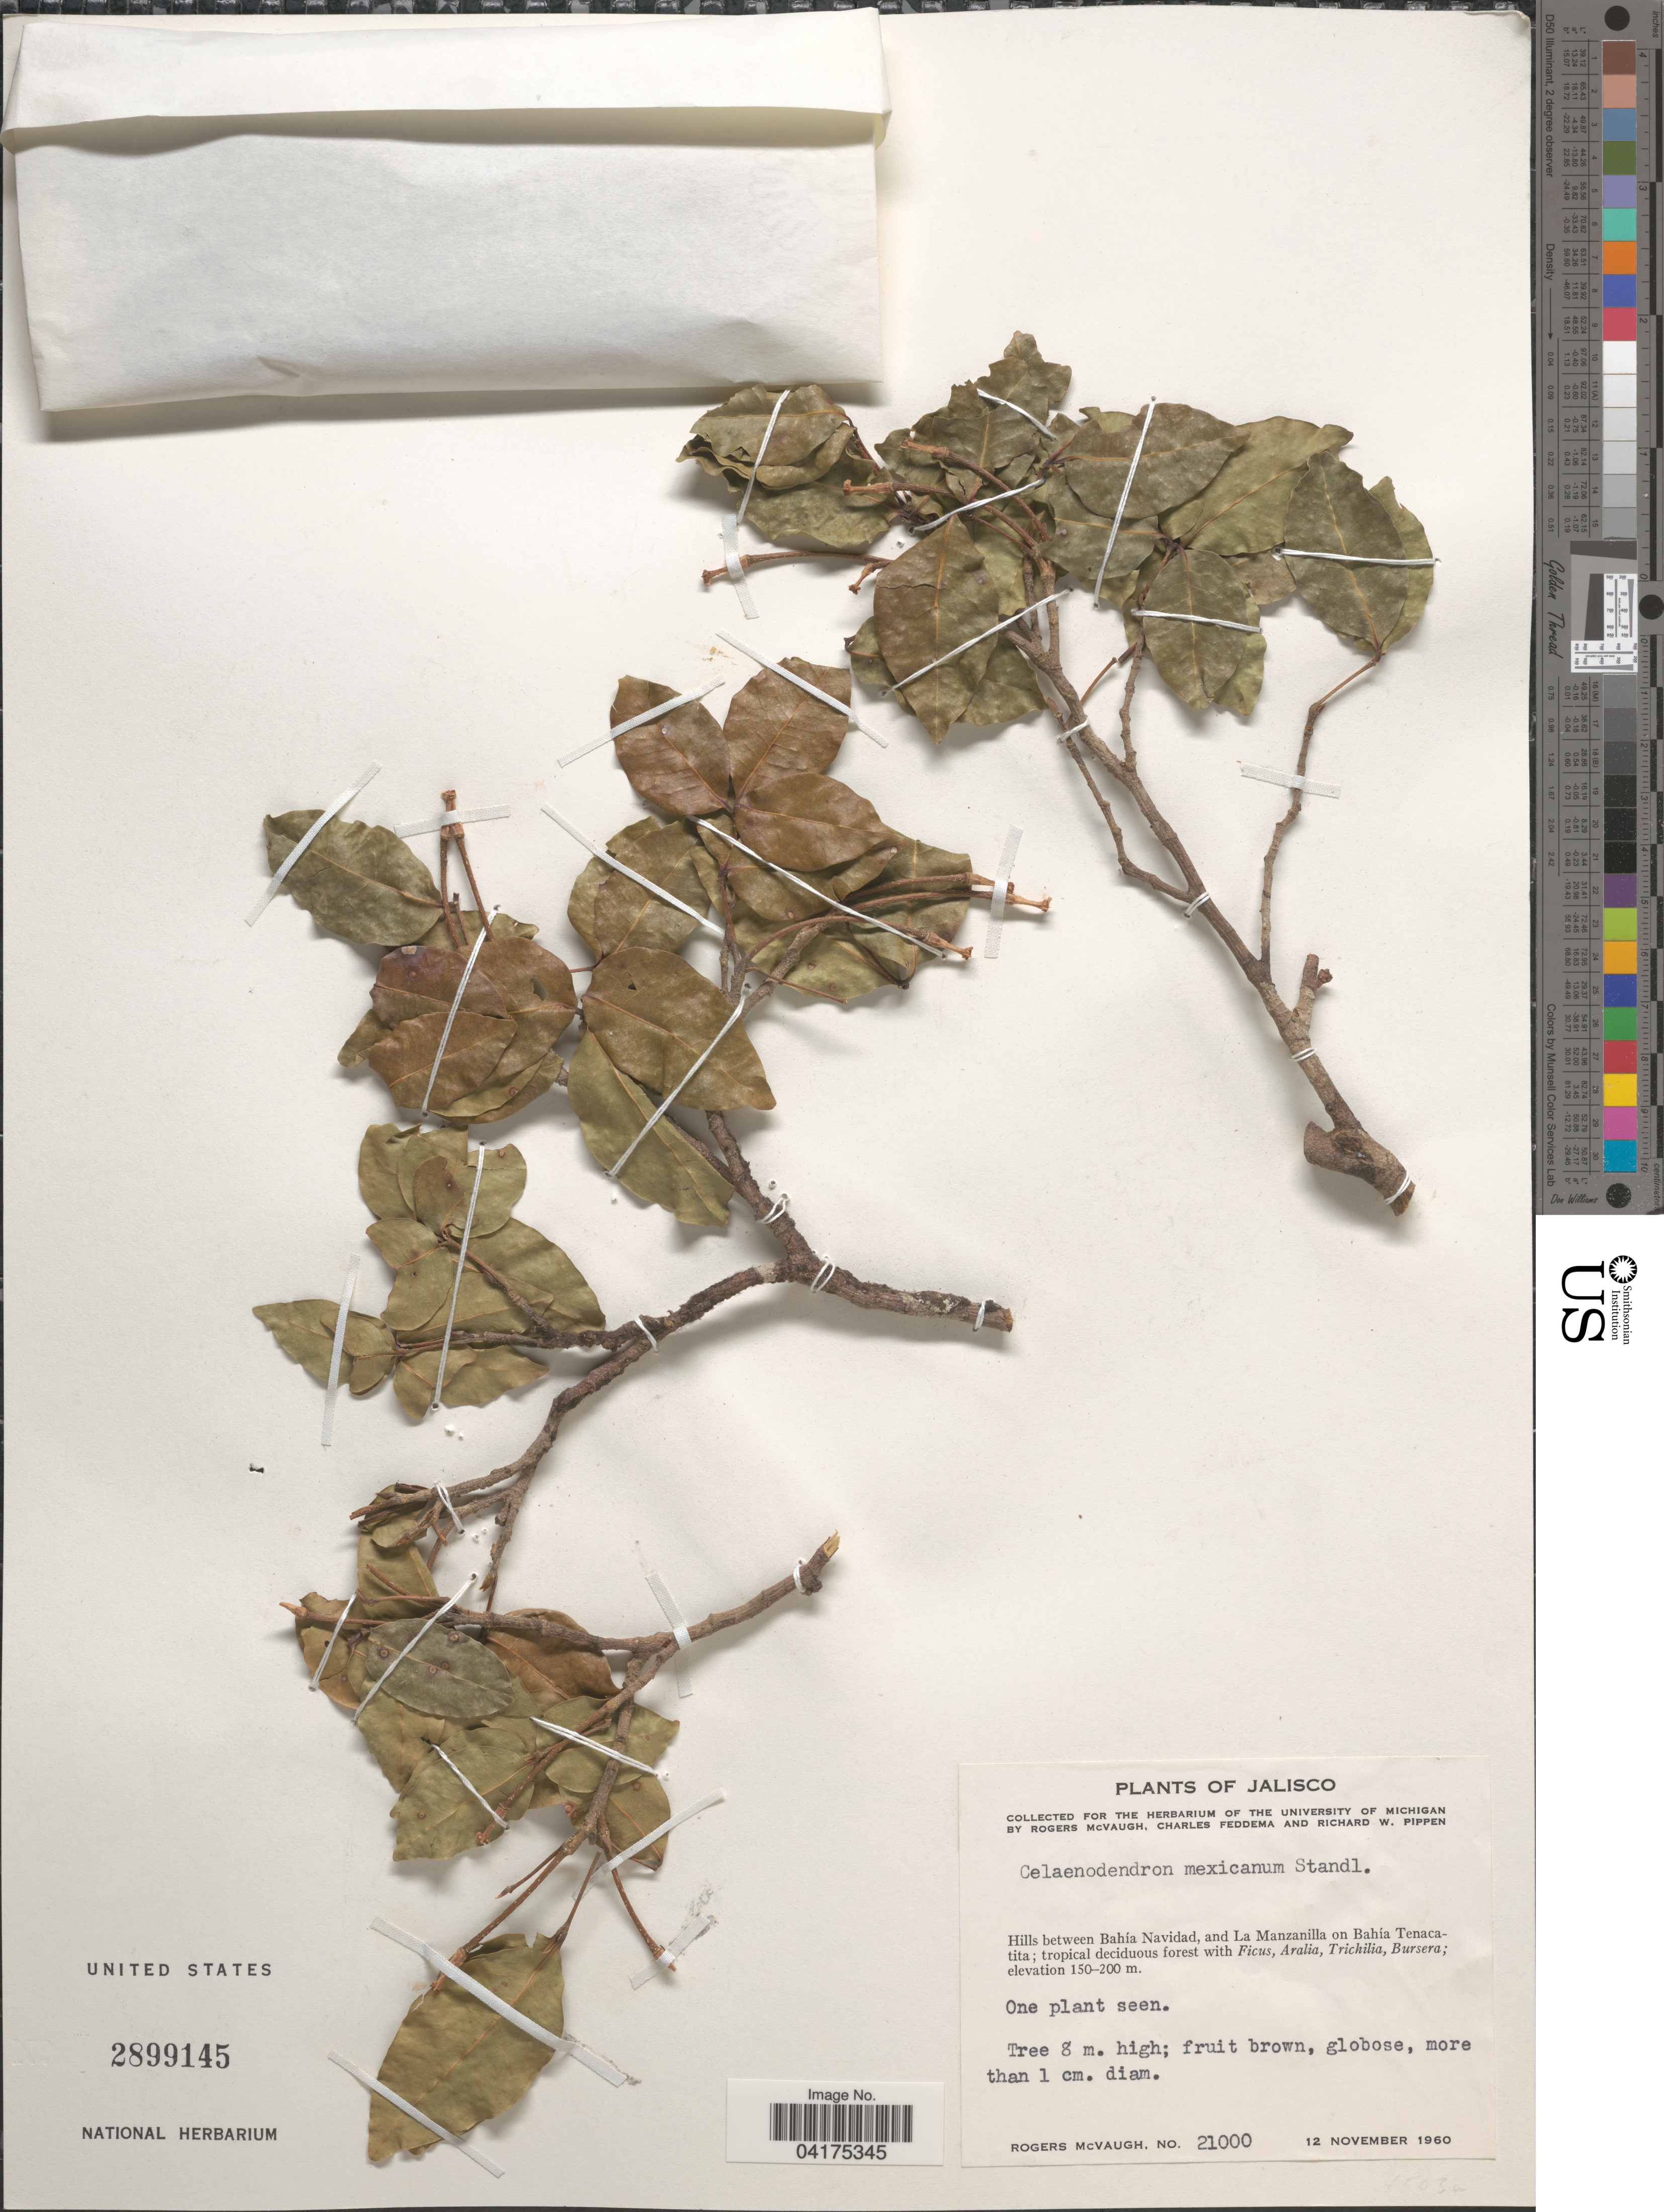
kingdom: Plantae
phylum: Tracheophyta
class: Magnoliopsida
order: Malpighiales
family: Picrodendraceae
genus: Celaenodendron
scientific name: Celaenodendron mexicanum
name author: Standl.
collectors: R. McVaugh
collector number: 21000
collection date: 1960-11-12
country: Mexico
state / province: Jalisco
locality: Hills between Bahía Navidad, and La Manzanilla on Bahía Tenacatita.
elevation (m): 150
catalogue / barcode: US 2899145